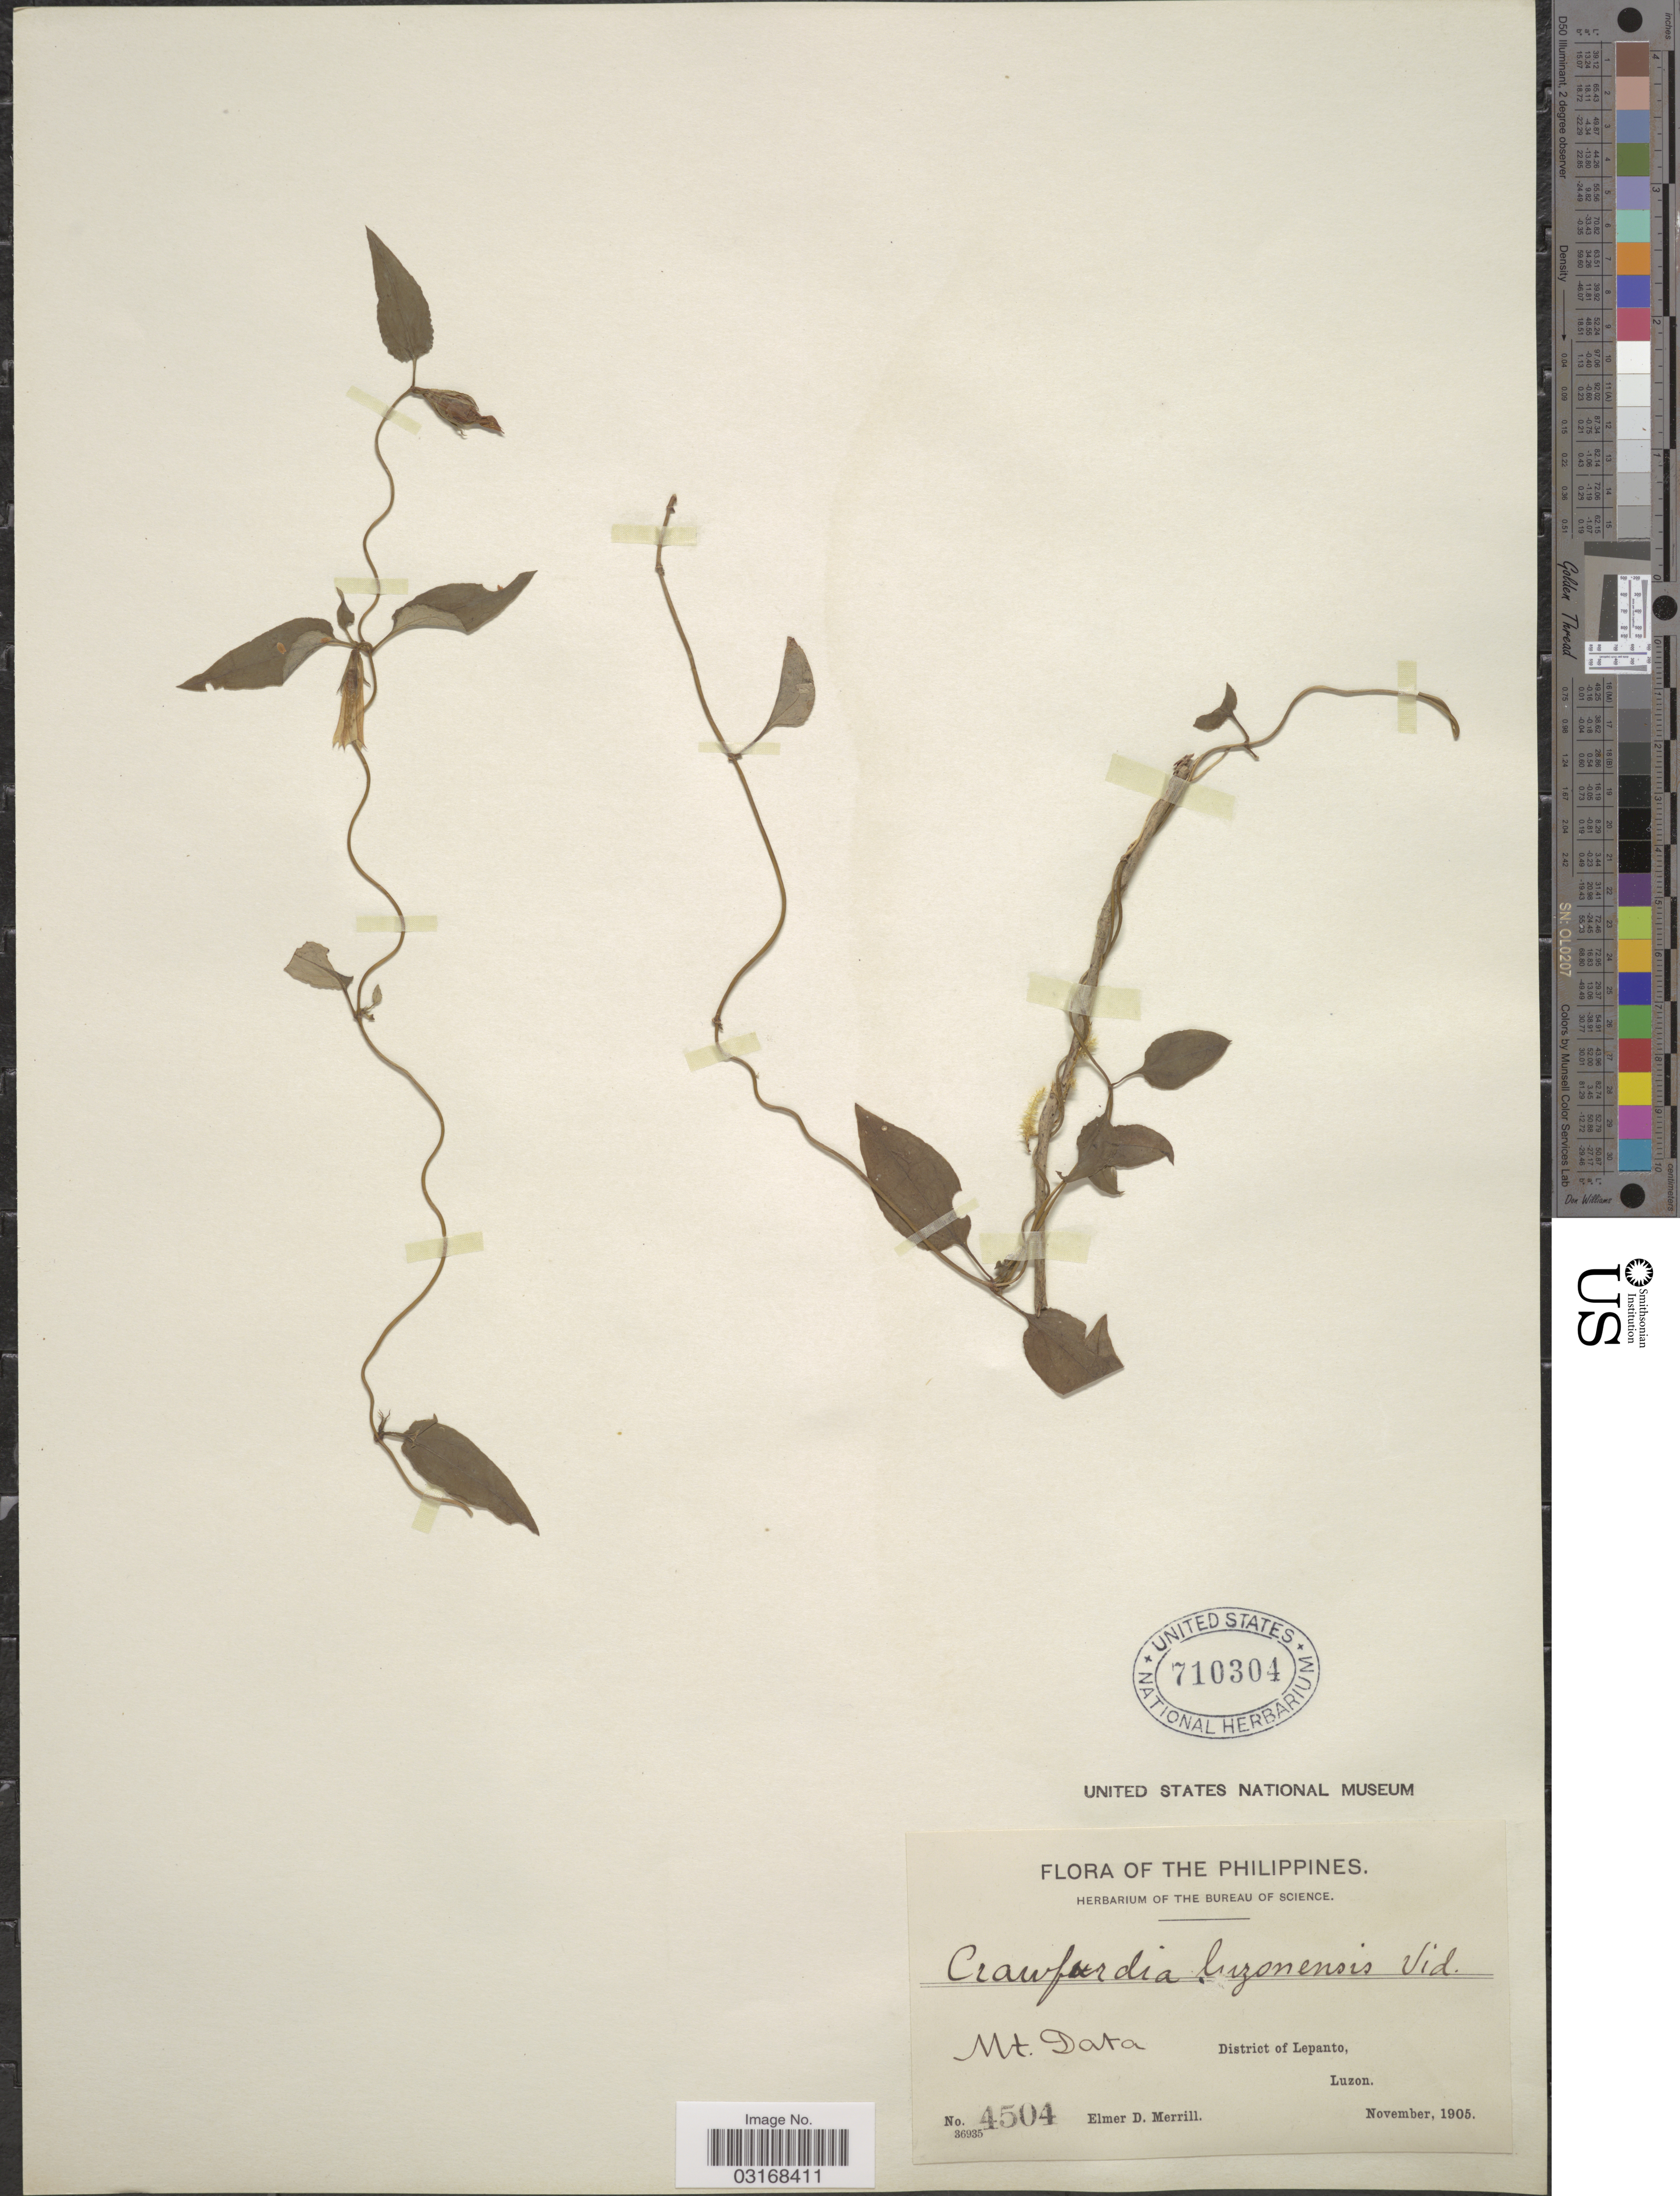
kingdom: Plantae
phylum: Tracheophyta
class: Magnoliopsida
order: Gentianales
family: Gentianaceae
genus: Crawfurdia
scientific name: Crawfurdia luzonensis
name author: Vidal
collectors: E. D. Merrill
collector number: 4504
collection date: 1905-11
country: Philippines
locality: Mt. Data. District of Lepanto, Luzon.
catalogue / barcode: US 710304